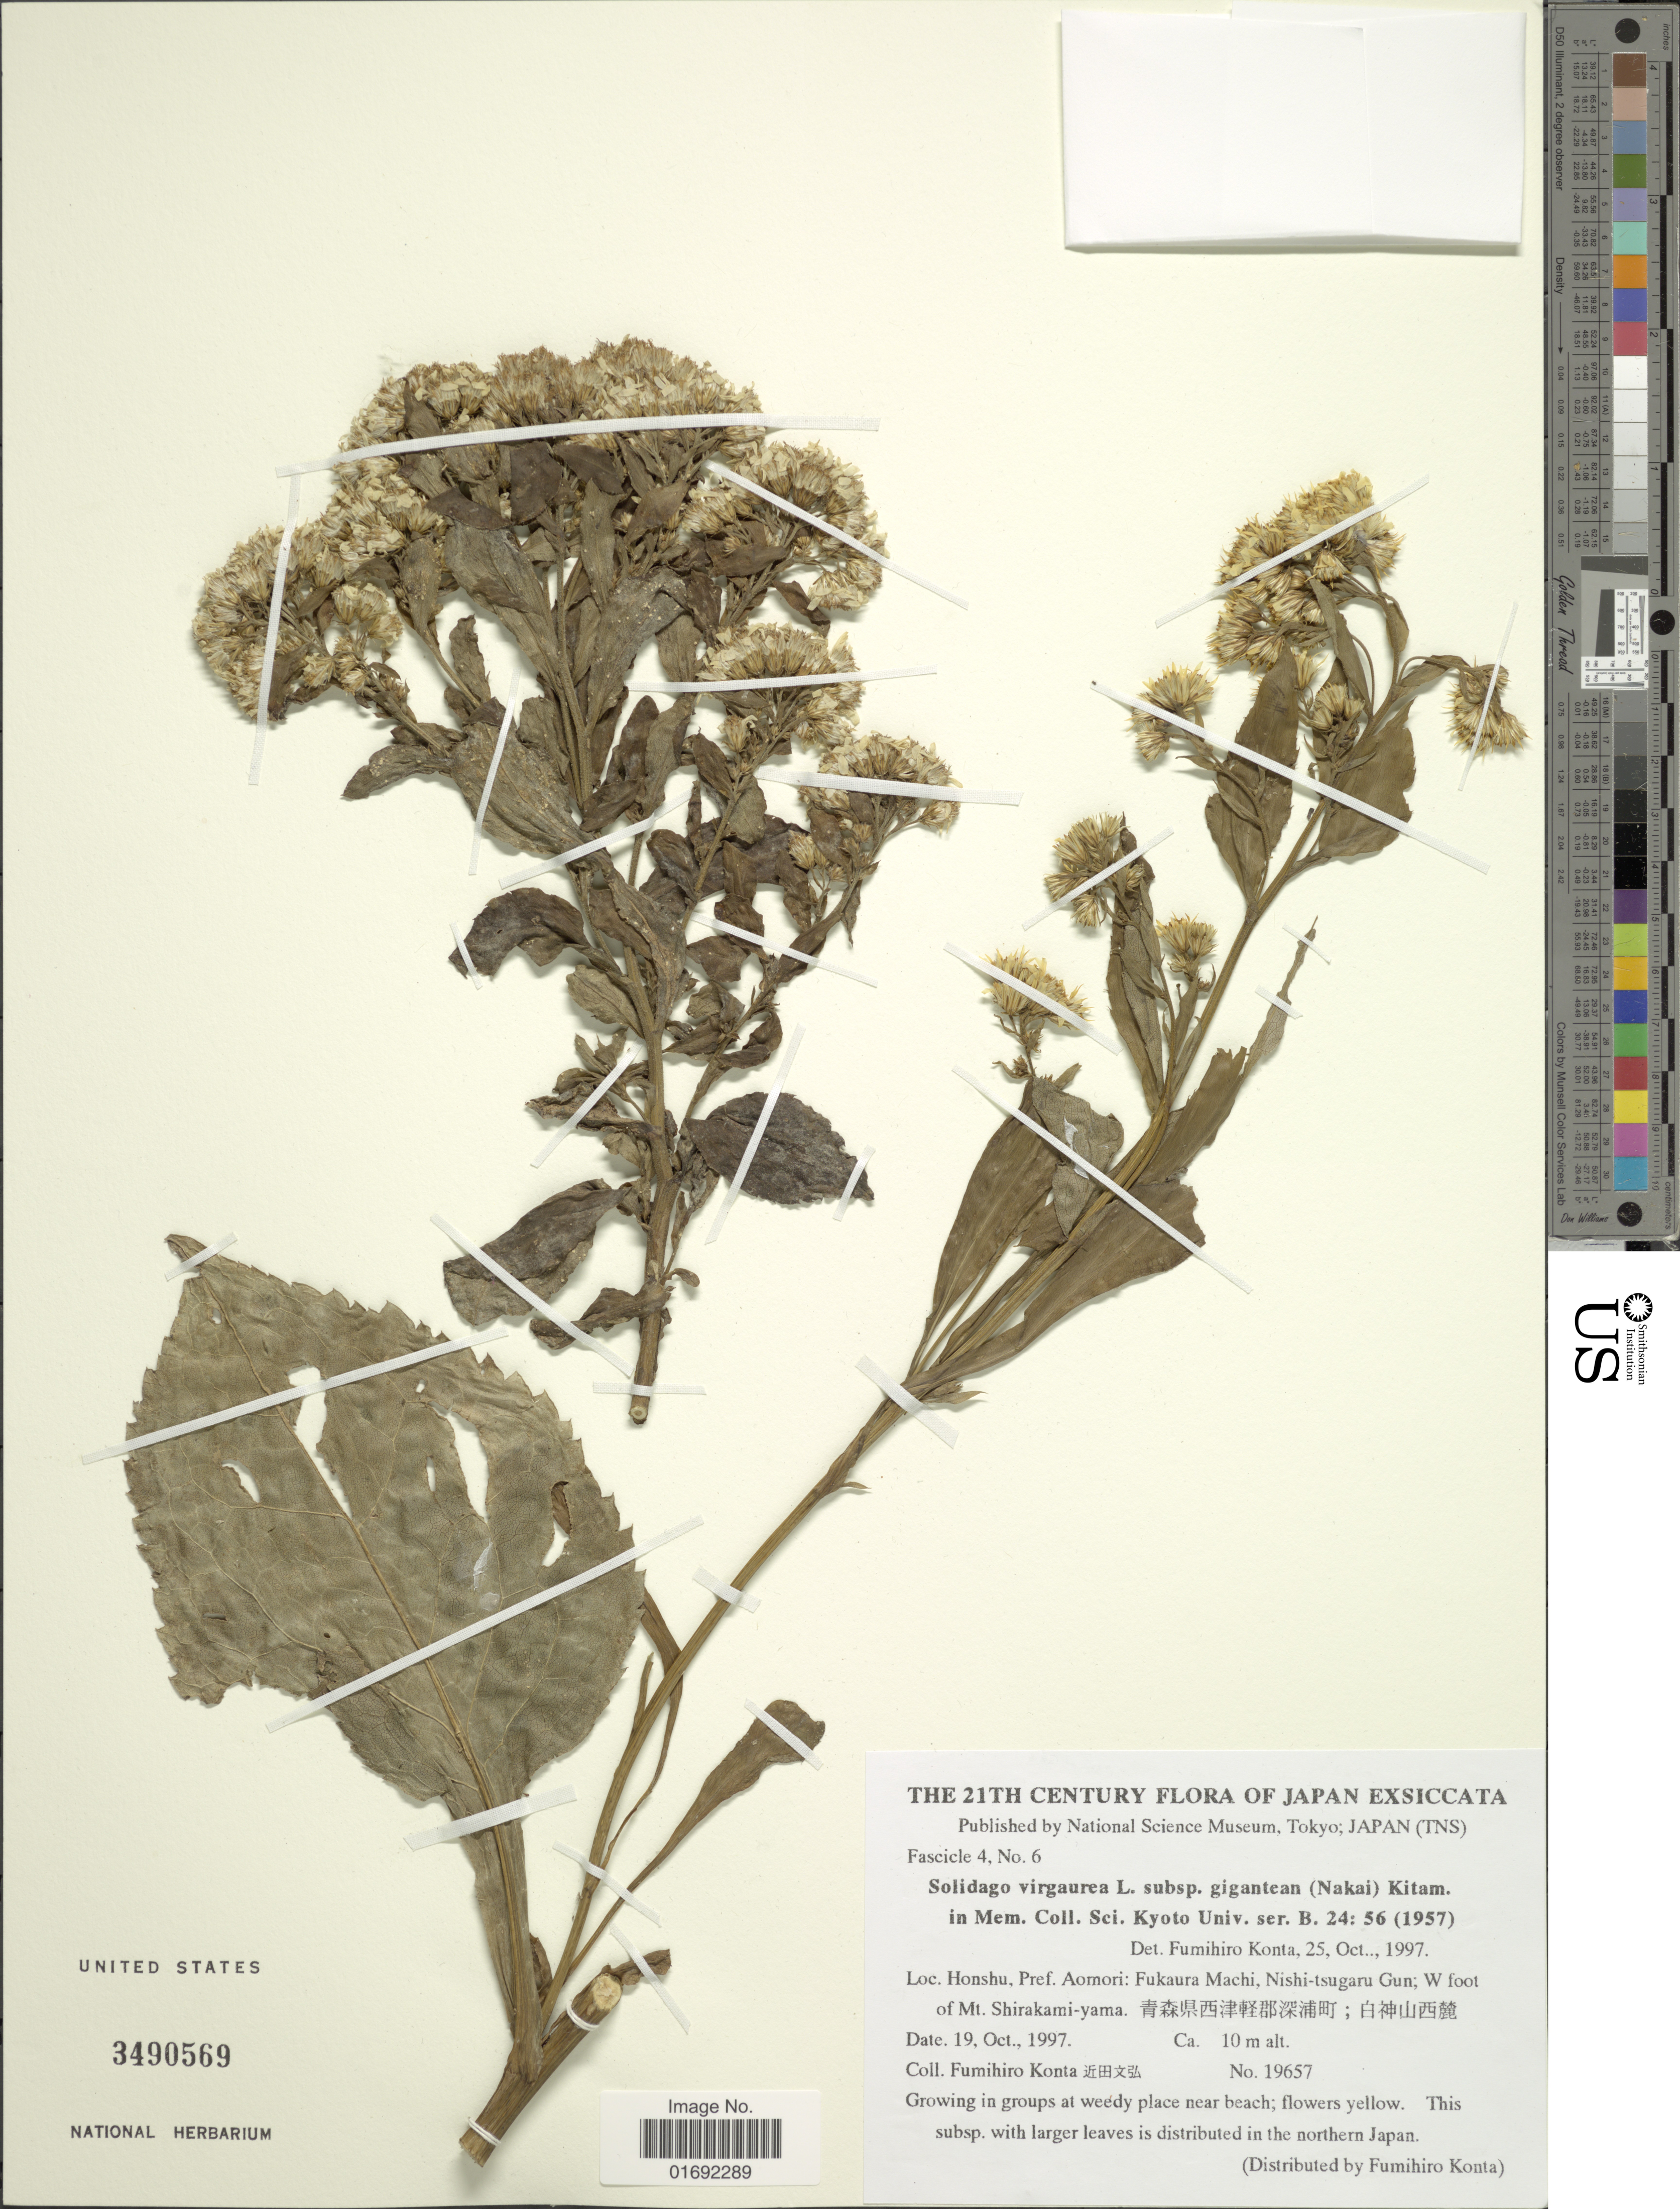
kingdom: Plantae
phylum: Tracheophyta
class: Magnoliopsida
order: Asterales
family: Asteraceae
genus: Solidago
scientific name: Solidago virgaurea var. asiatica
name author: Nakai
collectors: F. Konta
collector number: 19657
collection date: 1997-10-19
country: Japan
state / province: Aomori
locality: Honshu Pref., Fukaura Machi, Nishi-tsugaru Gun, W foot of Mt. Shirakami-yama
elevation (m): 10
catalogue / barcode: US 3490569